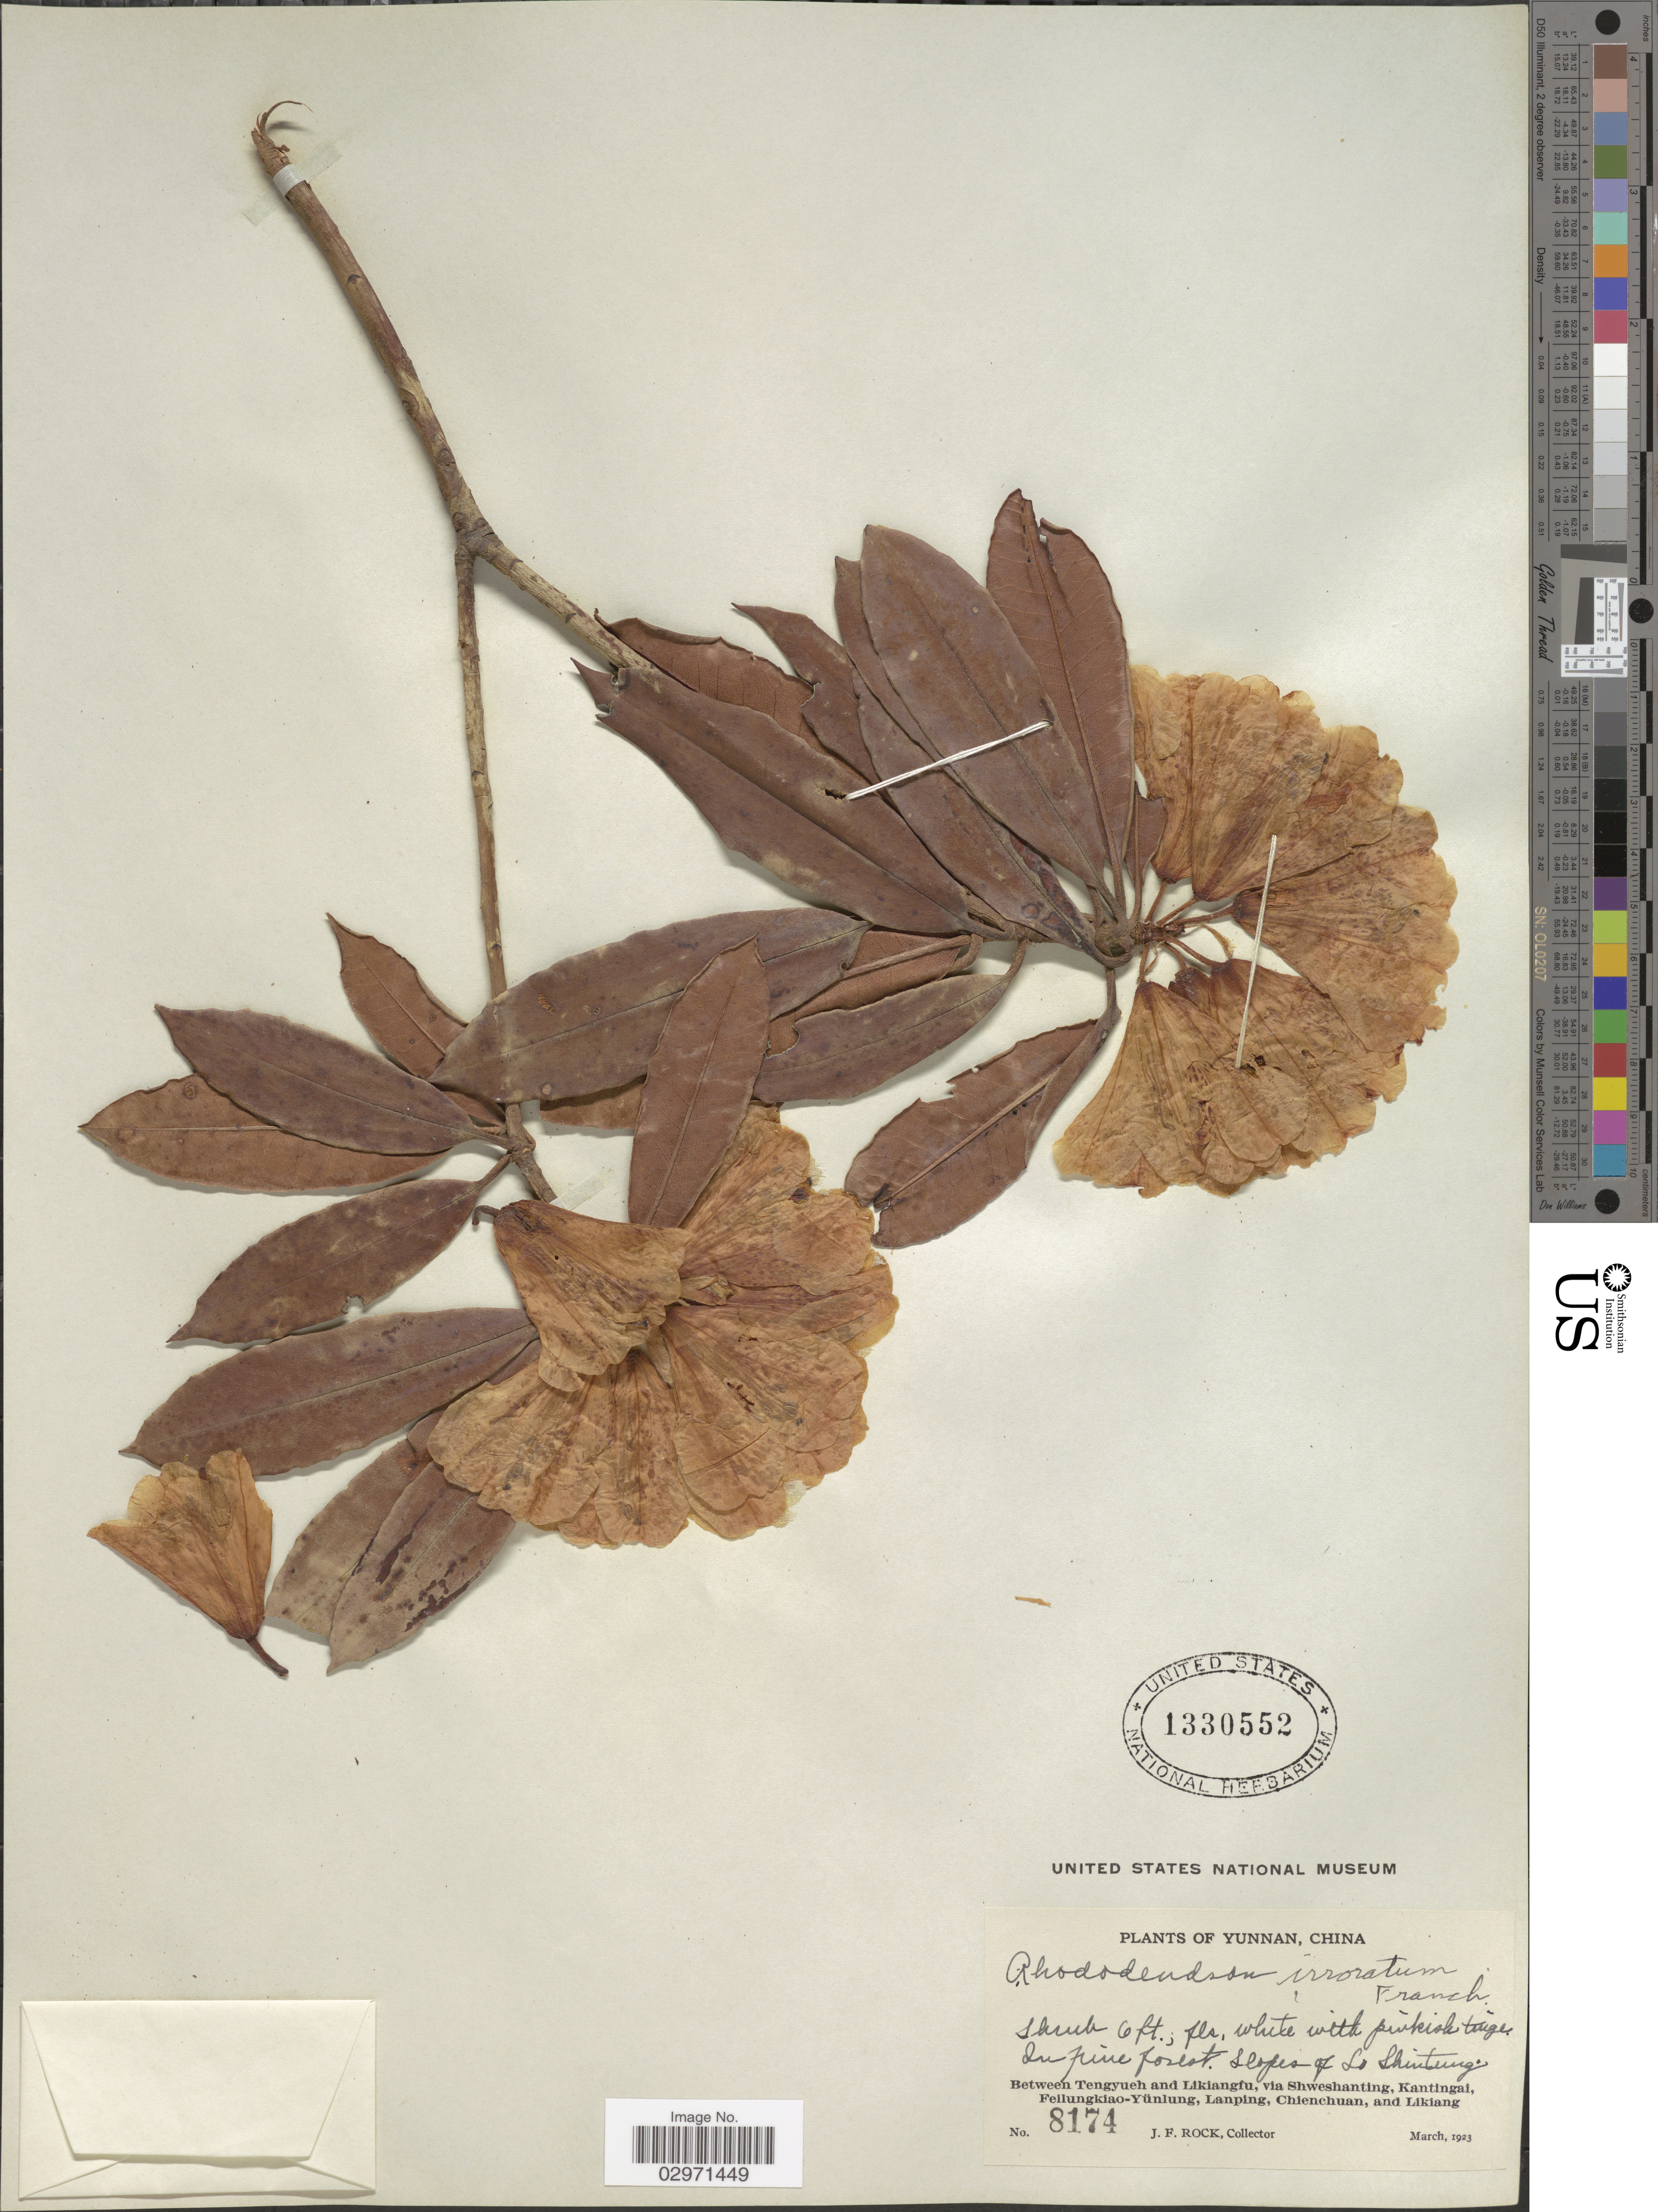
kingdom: Plantae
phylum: Tracheophyta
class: Magnoliopsida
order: Ericales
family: Ericaceae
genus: Rhododendron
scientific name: Rhododendron irroratum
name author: Franch.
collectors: J. Rock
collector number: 8174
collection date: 1923-03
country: China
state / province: Yunnan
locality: Between Tengyueh and Likiangfu, via Shweshanting, Kantingai, Feilungkiao-Yünlung, Lanping, Chienchuan, and Likiang.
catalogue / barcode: US 1330552